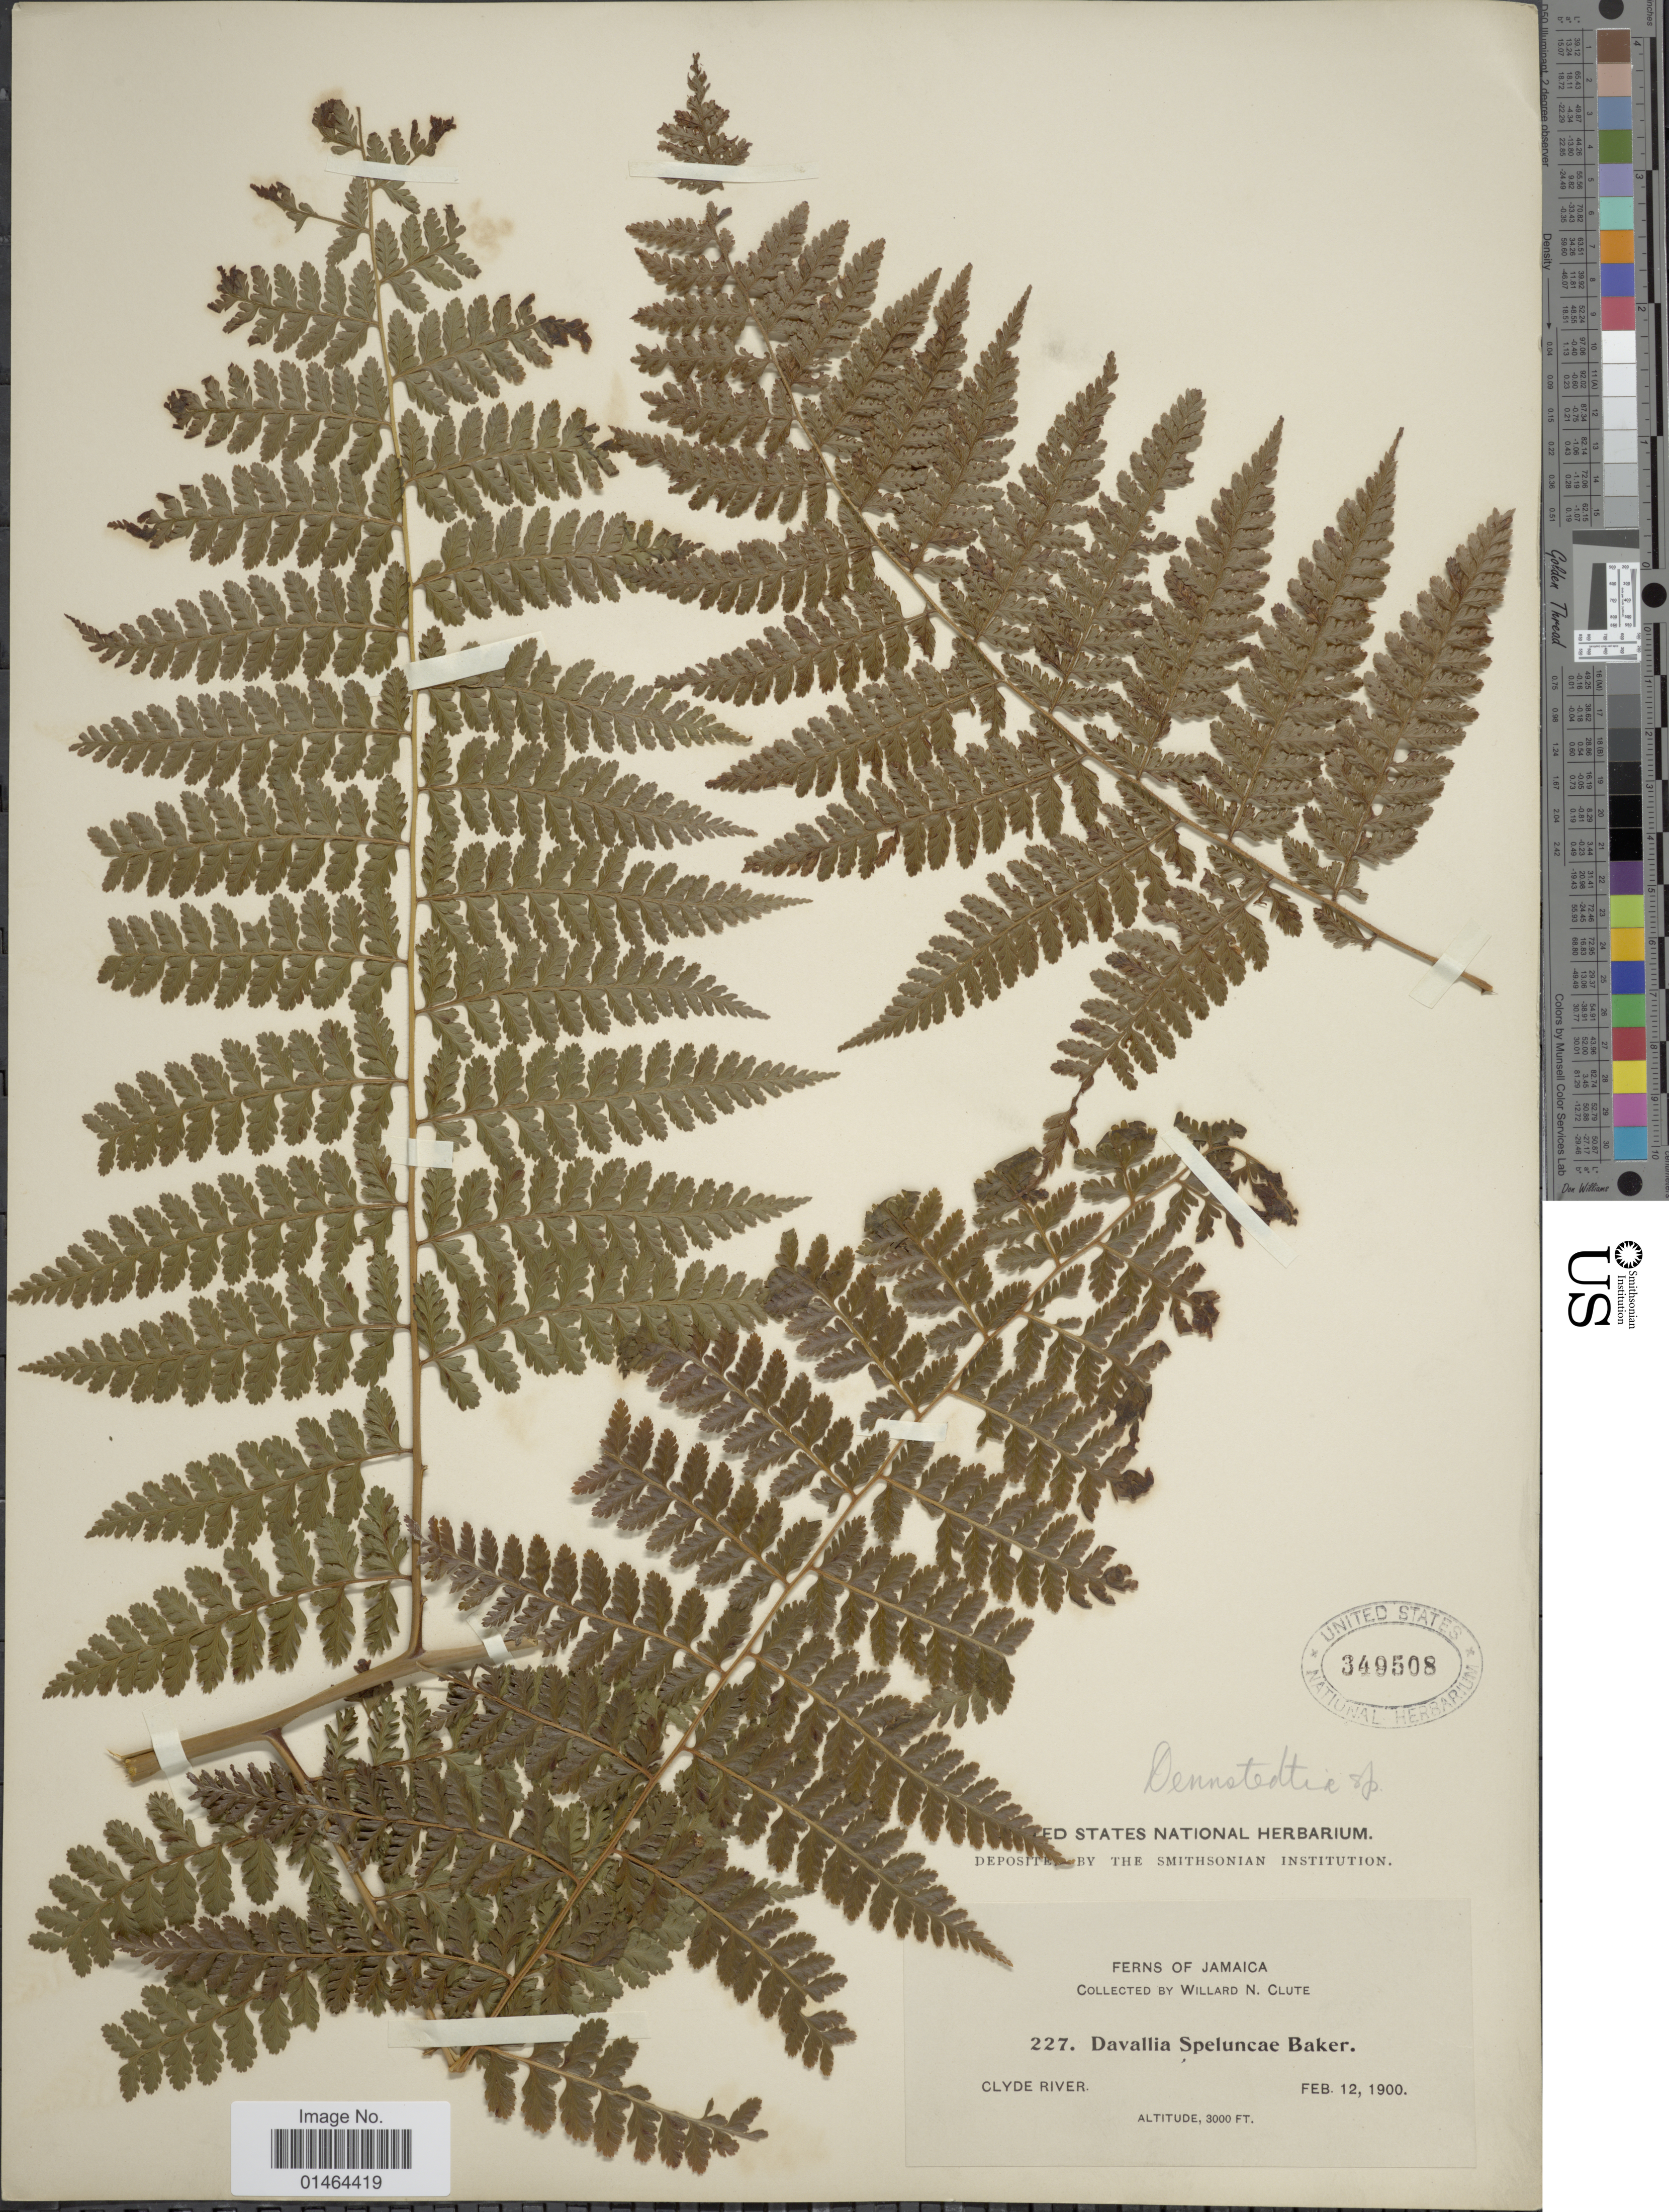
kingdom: Plantae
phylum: Tracheophyta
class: Polypodiopsida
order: Polypodiales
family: Dennstaedtiaceae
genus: Dennstaedtia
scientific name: Dennstaedtia cicutaria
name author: (Sw.) T. Moore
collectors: W. N. Clute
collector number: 227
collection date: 1900-02-12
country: Jamaica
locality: Clyde River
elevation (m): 914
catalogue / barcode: US 349508